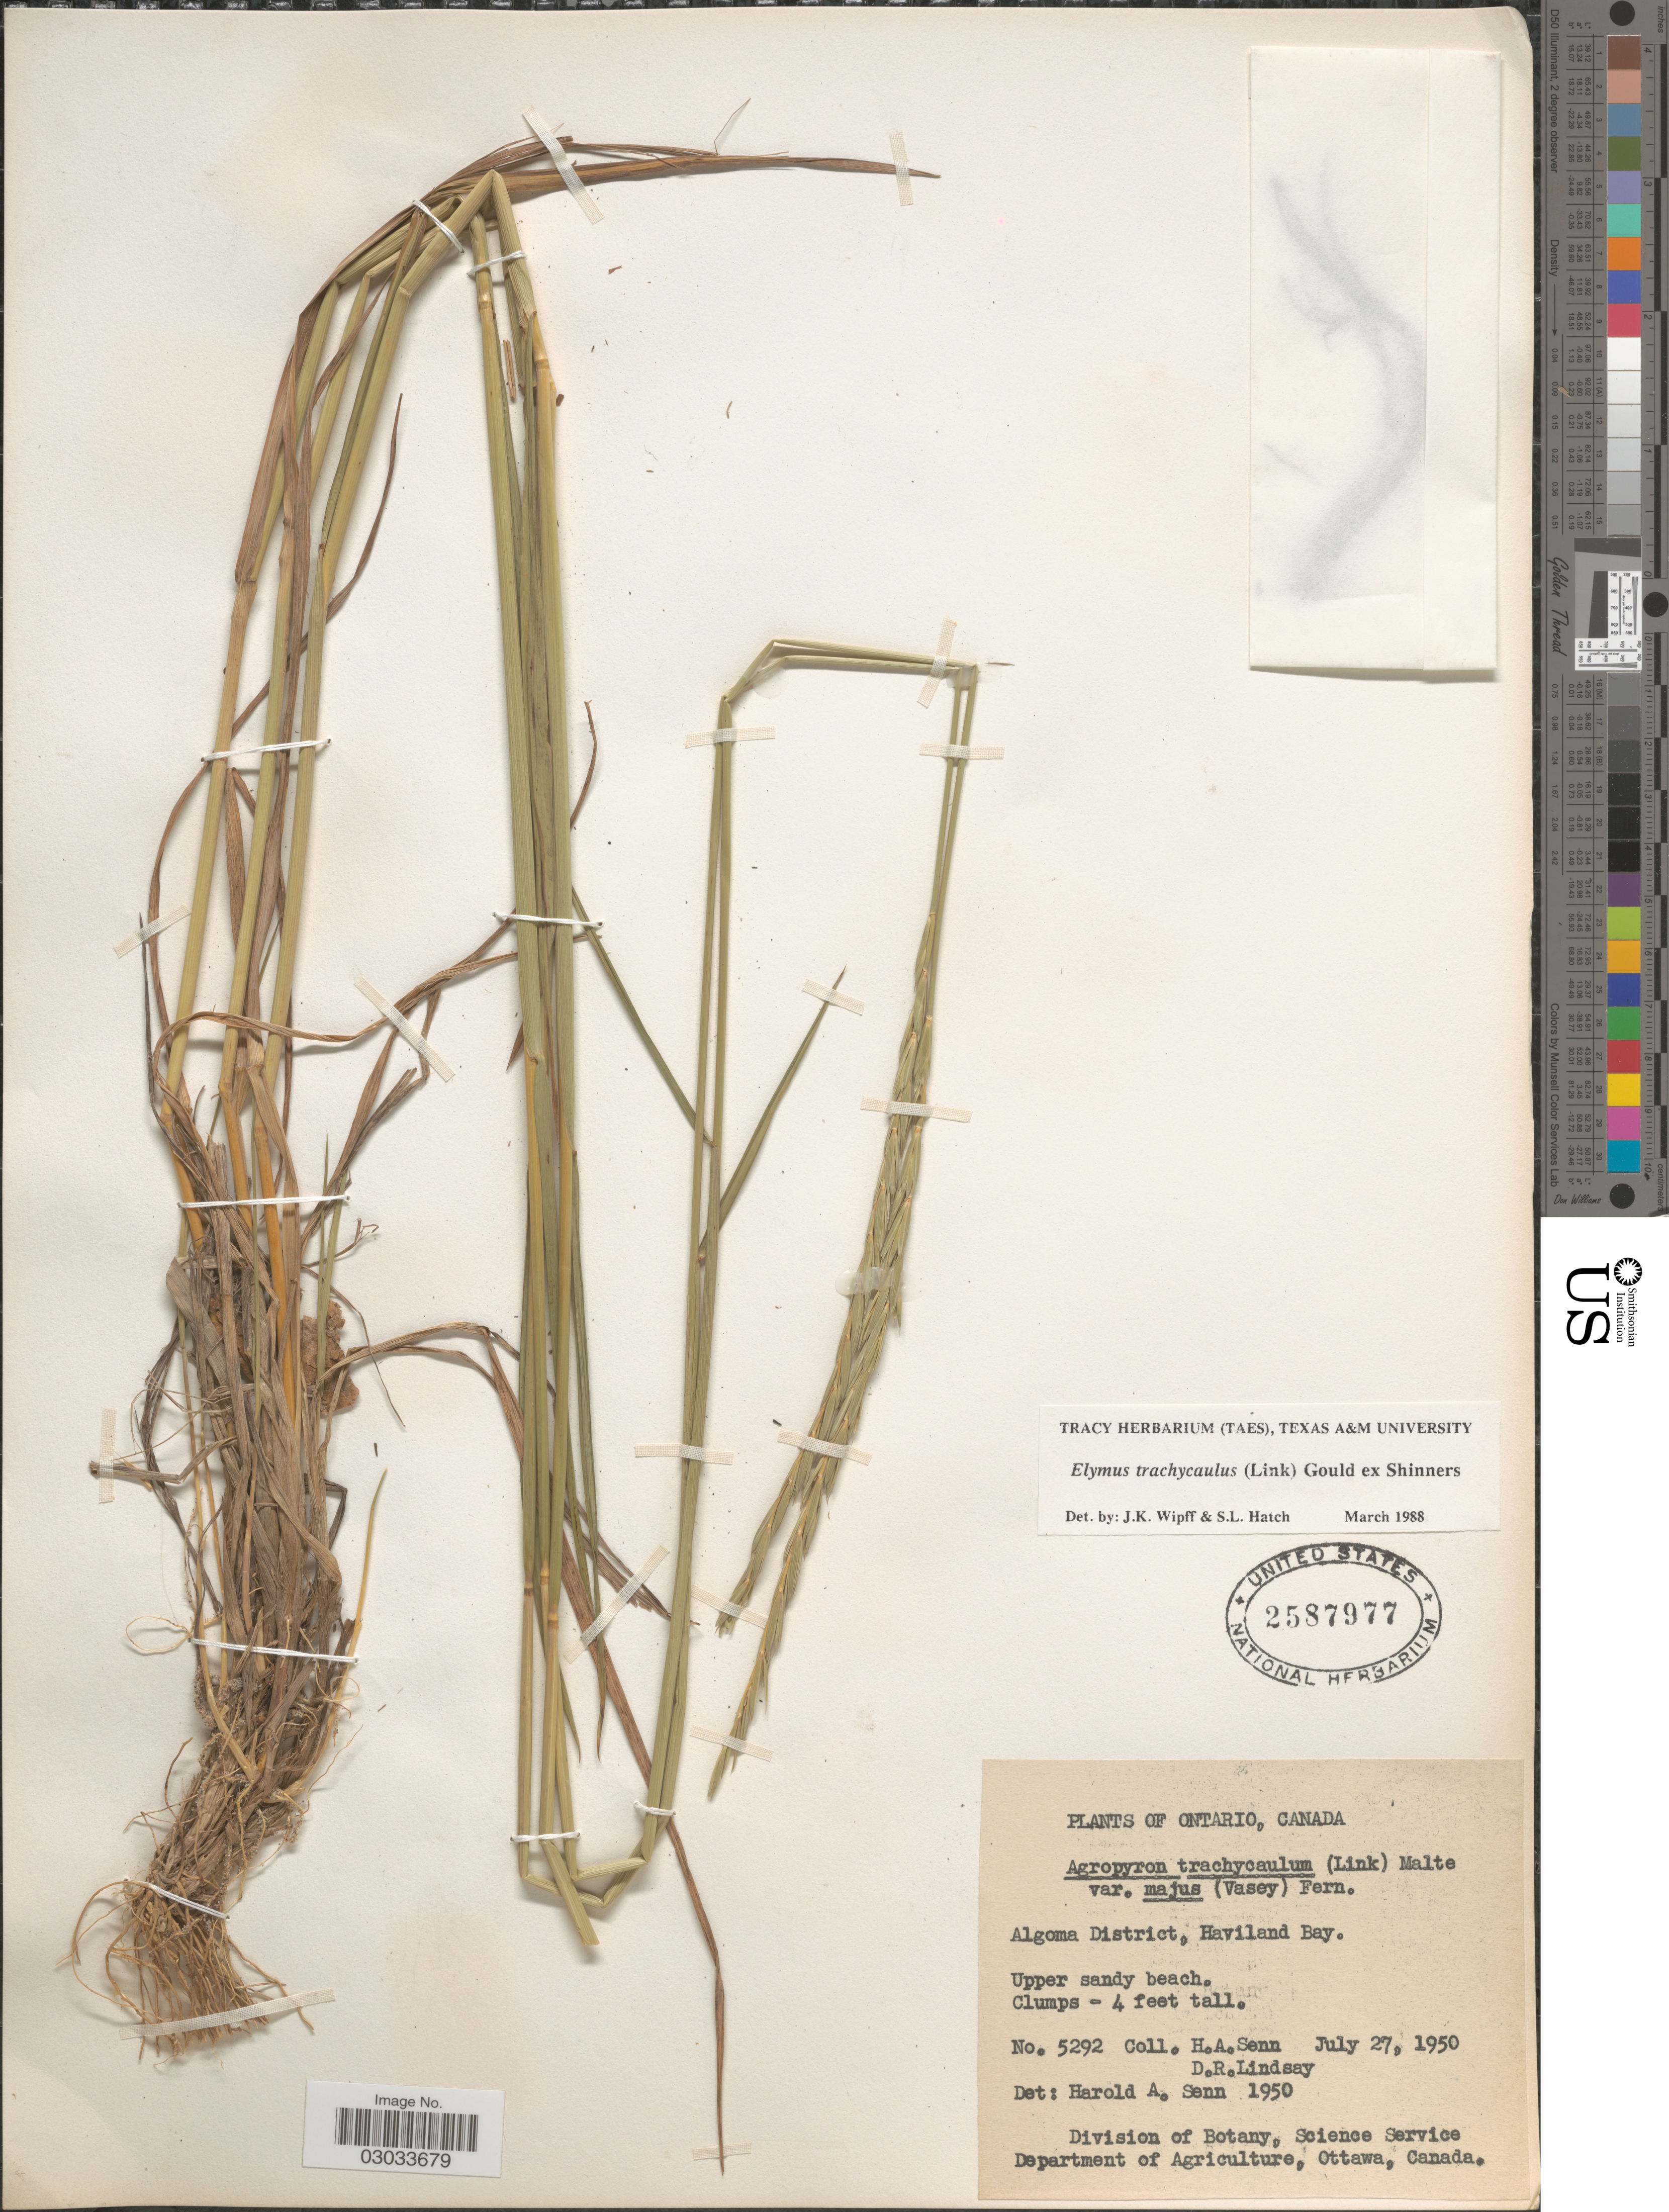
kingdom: Plantae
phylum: Tracheophyta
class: Liliopsida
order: Poales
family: Poaceae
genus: Elymus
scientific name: Elymus trachycaulus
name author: (Link) Gould ex Shinners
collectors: H. Senn & D. Lindsay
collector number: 5292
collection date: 1950-07-27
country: Canada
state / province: Ontario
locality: Algoma District, Haviland Bay. Upper sandy beach.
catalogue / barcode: US 2587977